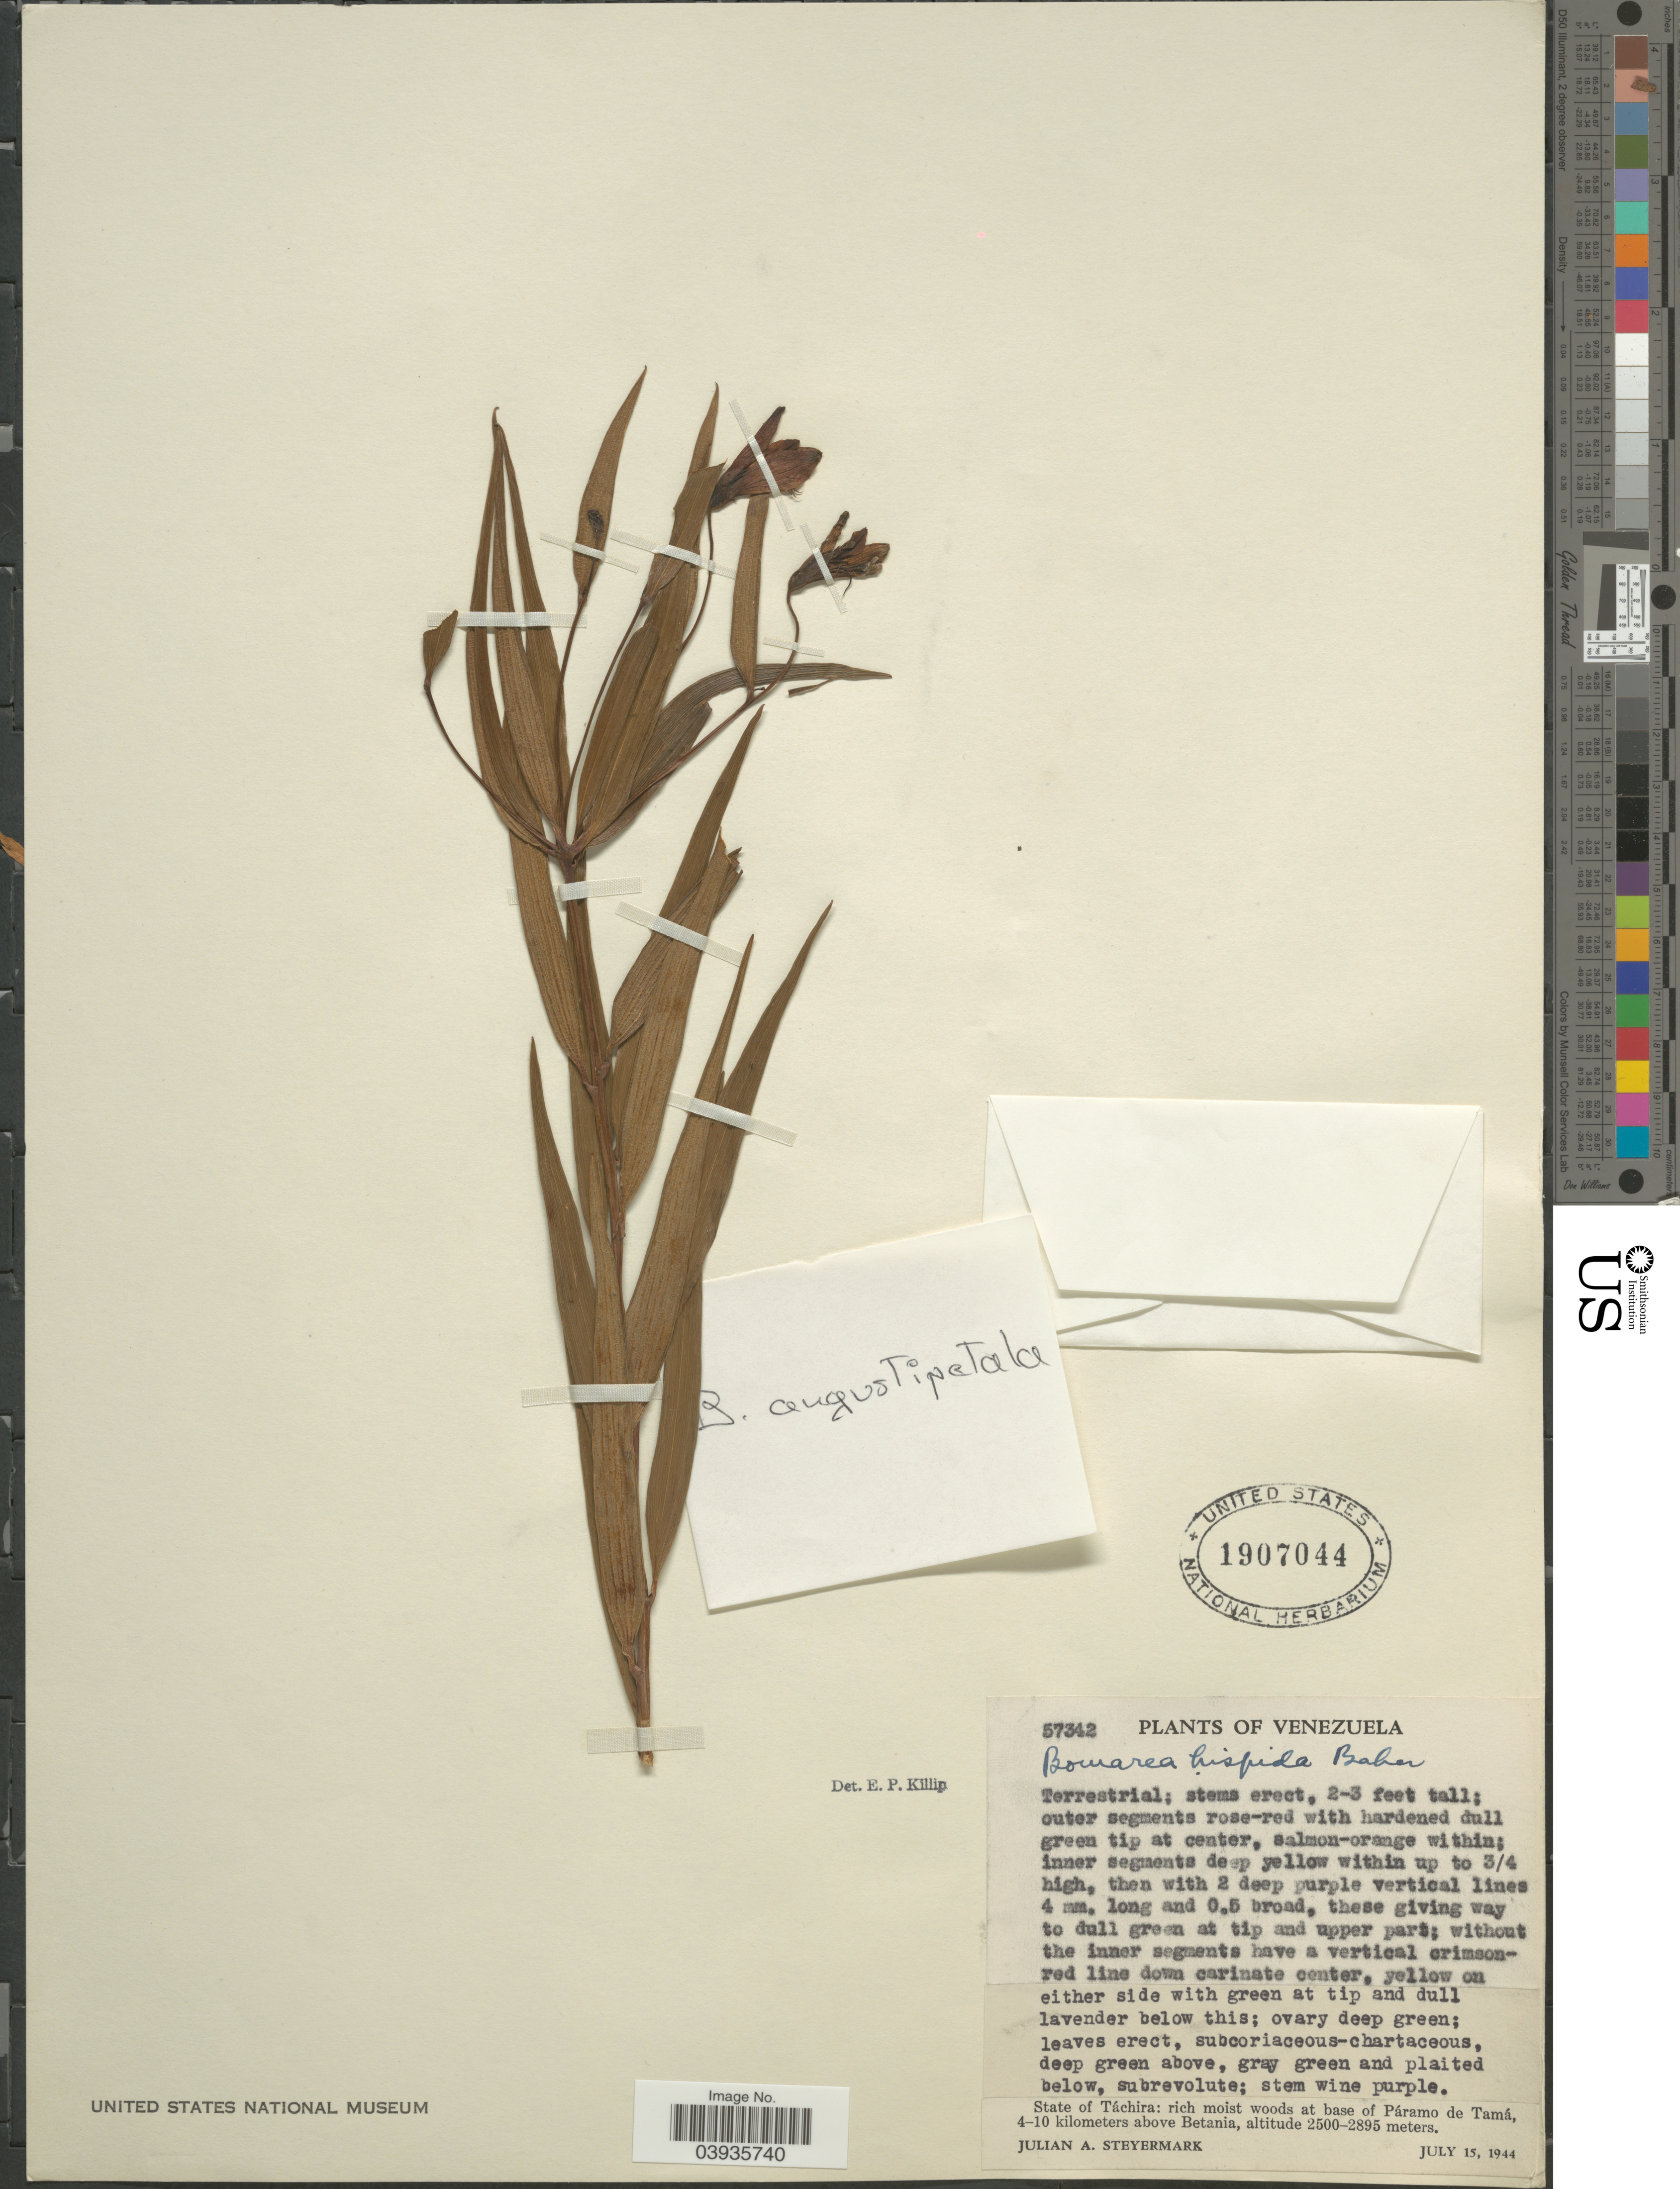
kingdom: Plantae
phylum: Tracheophyta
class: Liliopsida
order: Liliales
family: Alstroemeriaceae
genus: Bomarea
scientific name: Bomarea angustipetala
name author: Baker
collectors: J. Steyermark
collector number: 57342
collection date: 1944-07-15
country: Venezuela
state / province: Tachira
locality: Rich moist woods at base of Páramo de Tamá, 4-10 kilometers above Betania.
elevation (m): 2500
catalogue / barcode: US 1907044